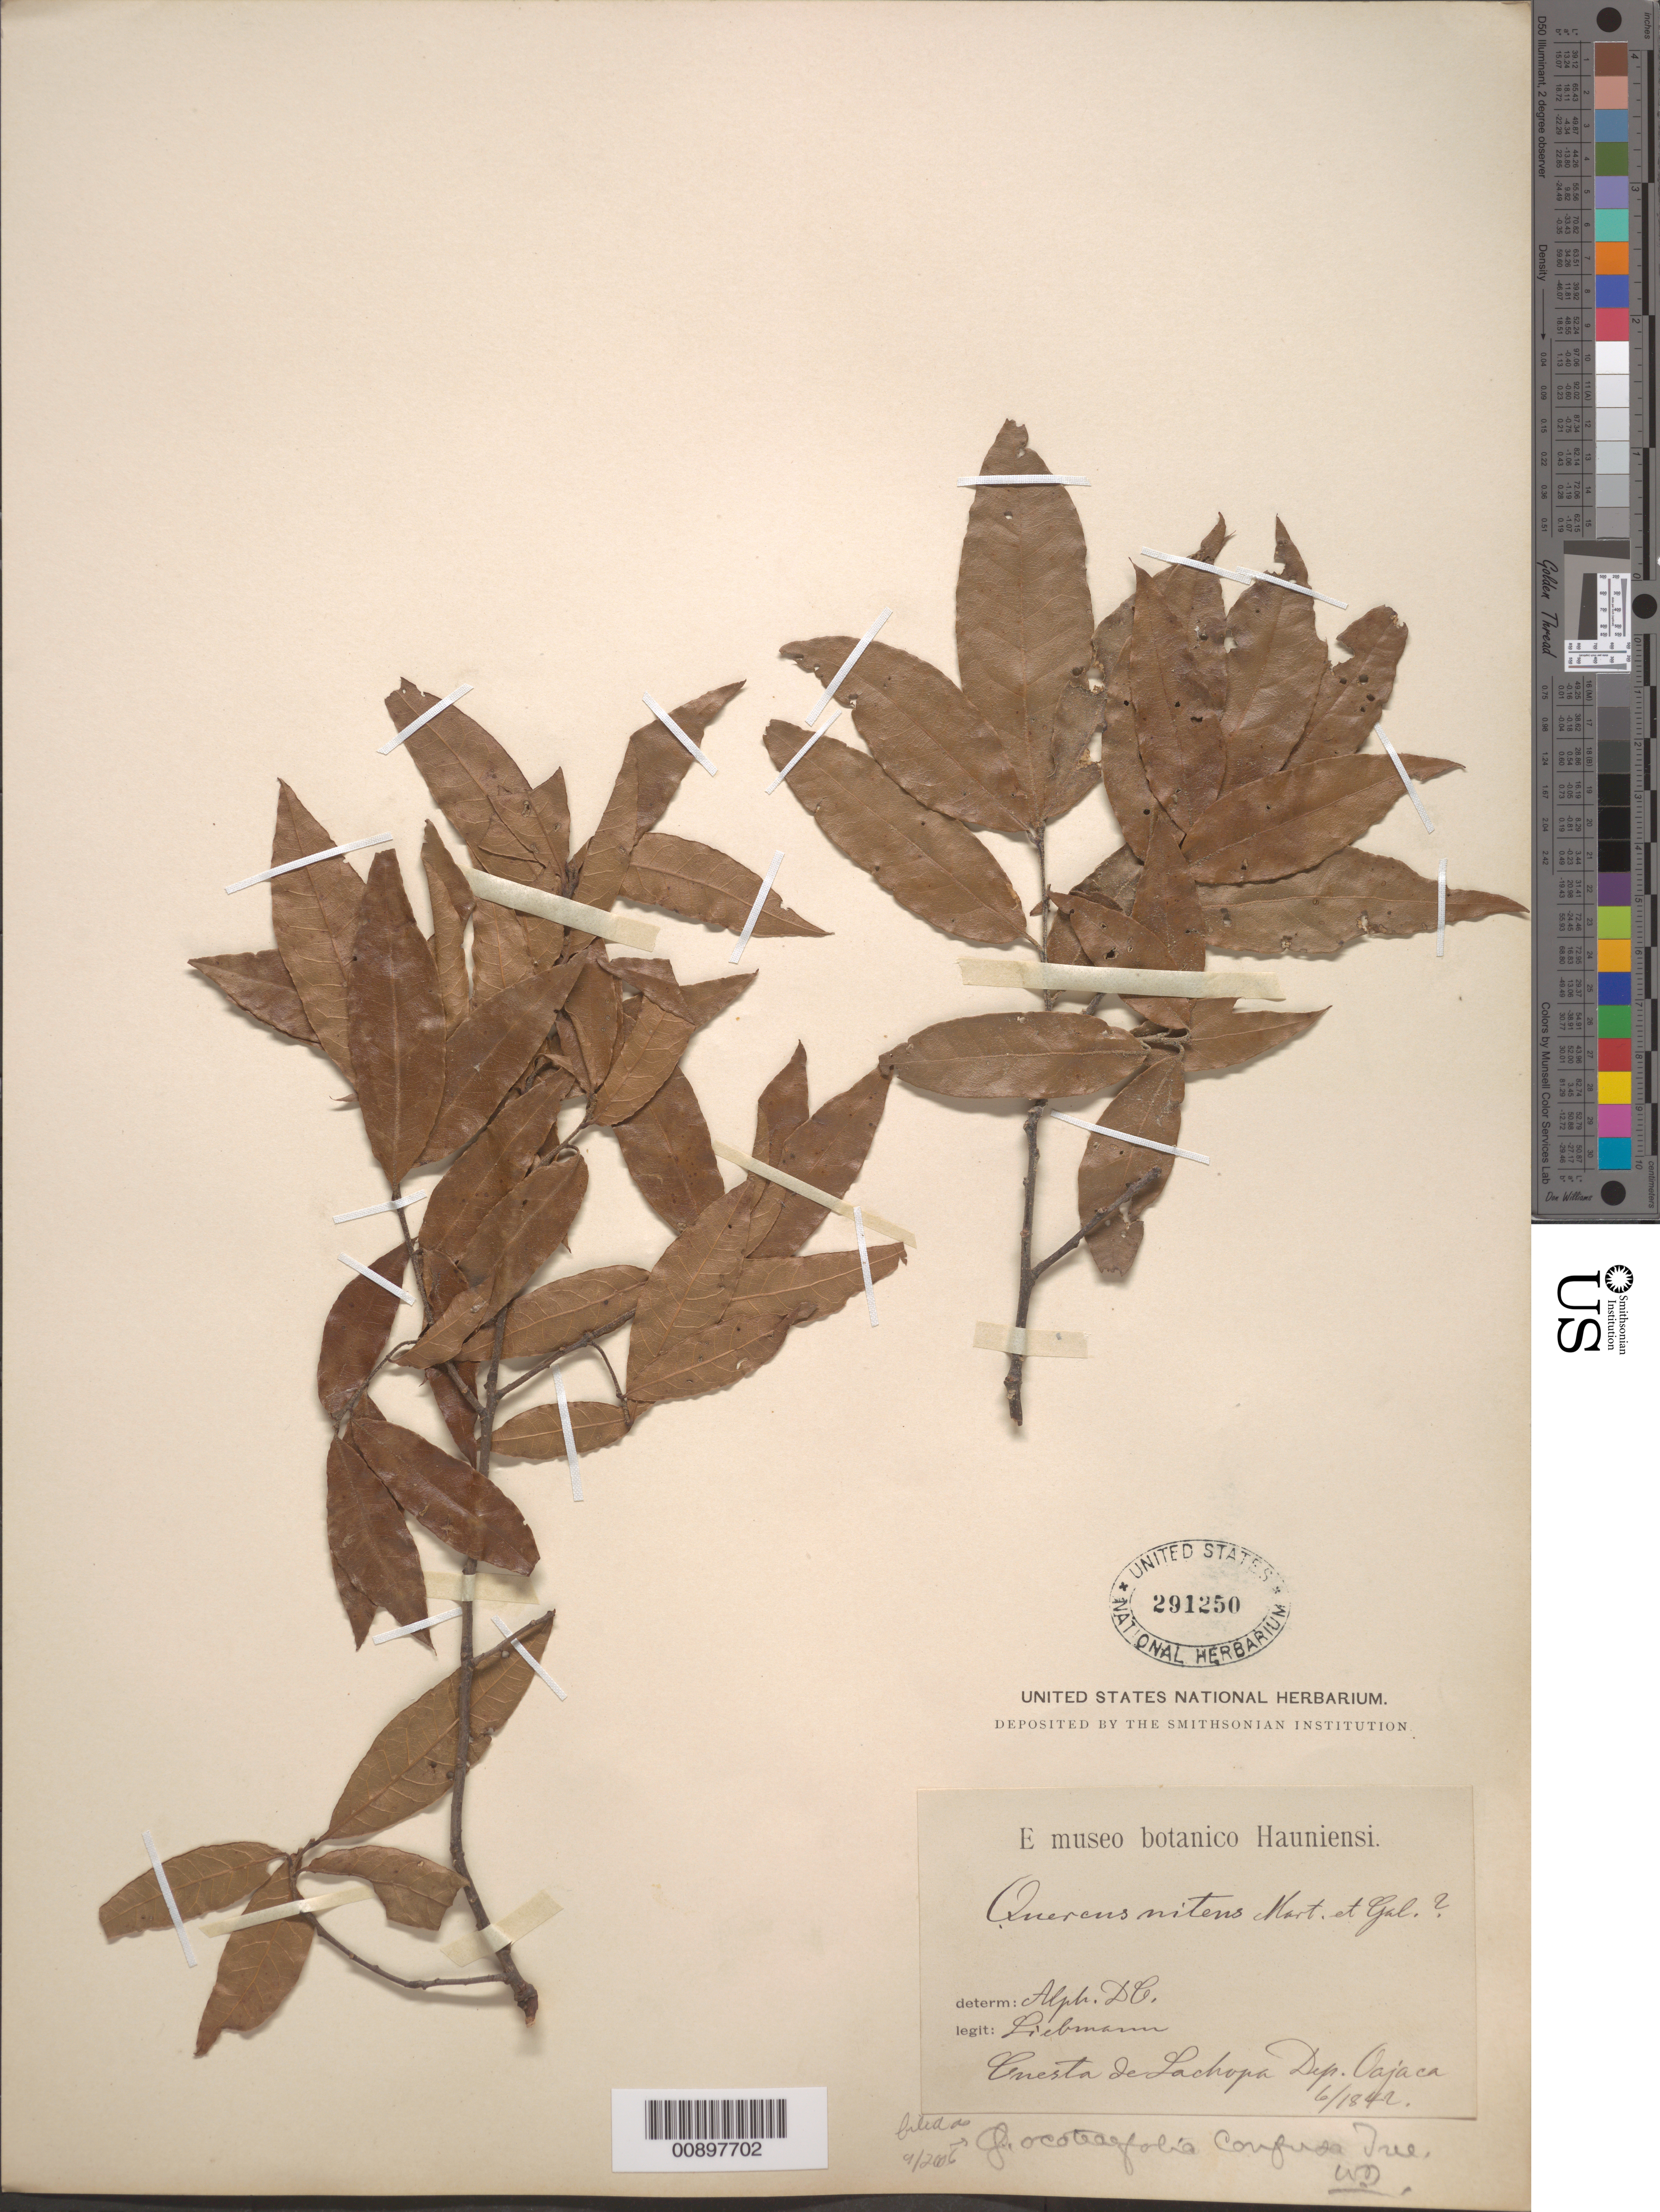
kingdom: Plantae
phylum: Tracheophyta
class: Magnoliopsida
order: Fagales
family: Fagaceae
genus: Quercus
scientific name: Quercus ocoteifolia f. confusa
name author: Trel.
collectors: F. M. Liebmann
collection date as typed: Jun 1842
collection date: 1842-06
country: Mexico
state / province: Oaxaca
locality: Cuesta de Lachopa, Dep. Oajaca [sic].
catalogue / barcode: US 291250